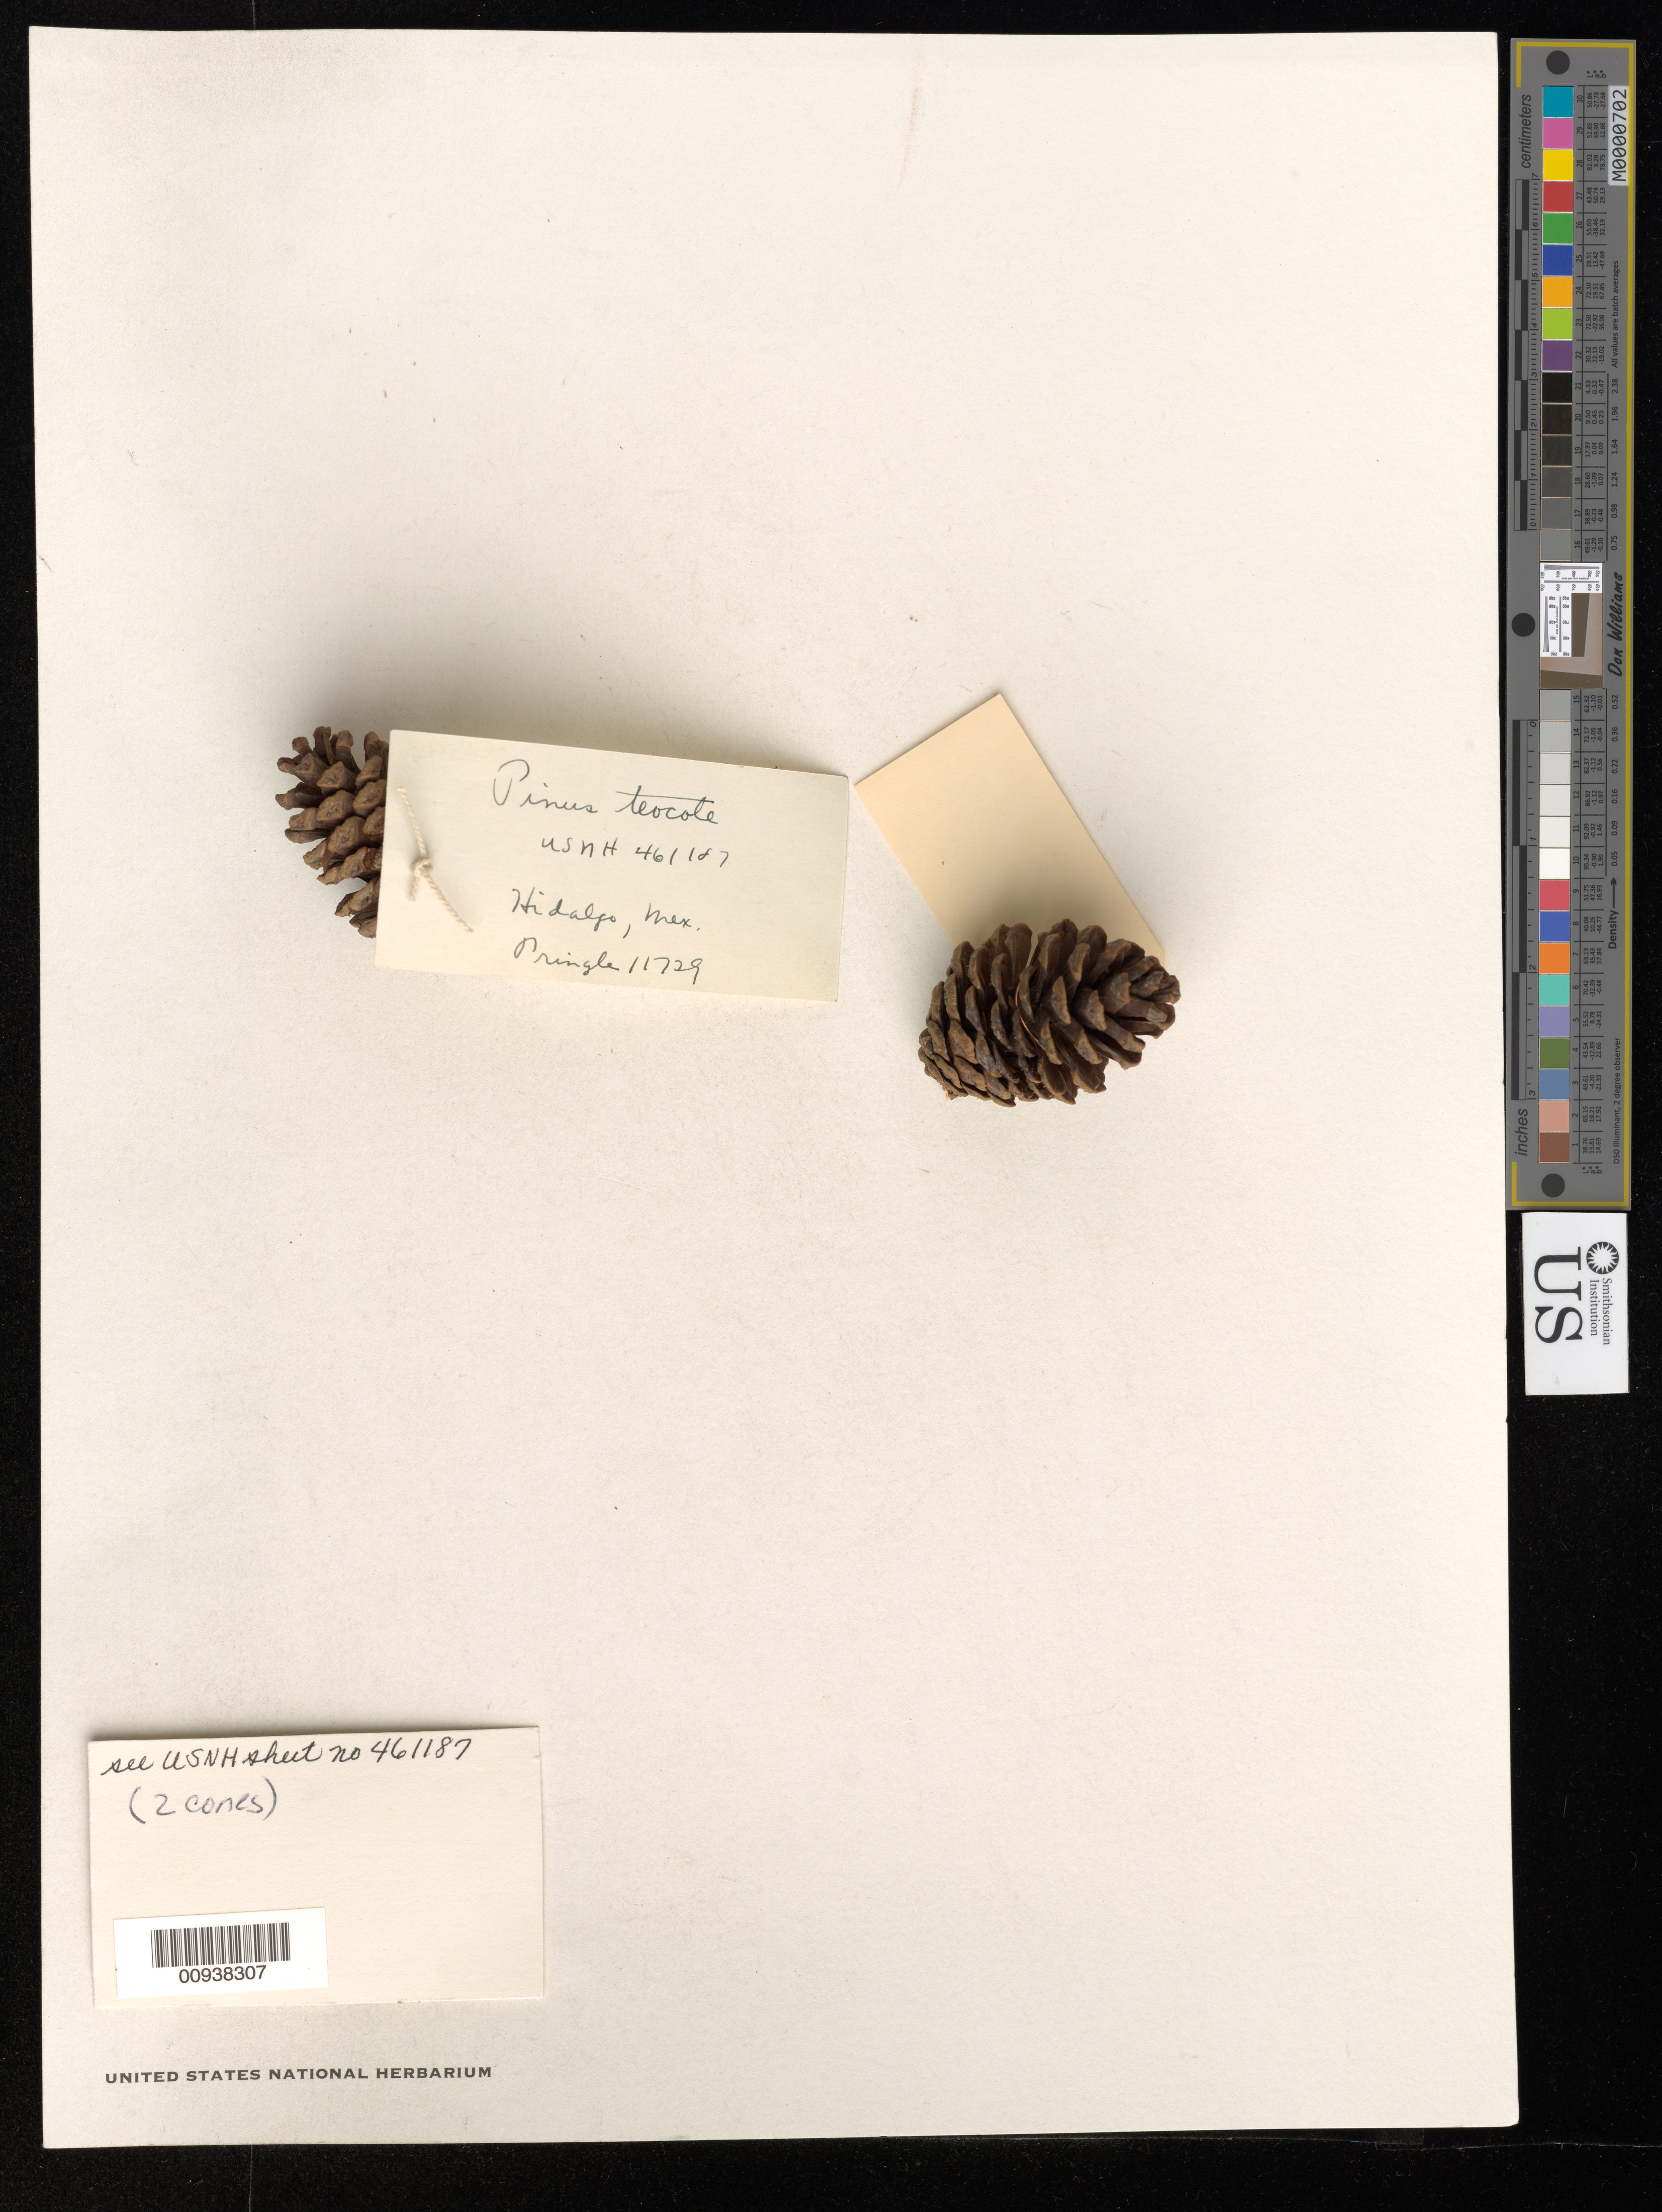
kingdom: Plantae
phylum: Tracheophyta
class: Pinopsida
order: Pinales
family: Pinaceae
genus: Pinus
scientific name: Pinus teocote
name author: Schltdl. & Cham.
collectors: C. G. Pringle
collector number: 11729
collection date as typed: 25 Nov 1903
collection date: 1903-11-25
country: Mexico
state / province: Hidalgo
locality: Trinidad.